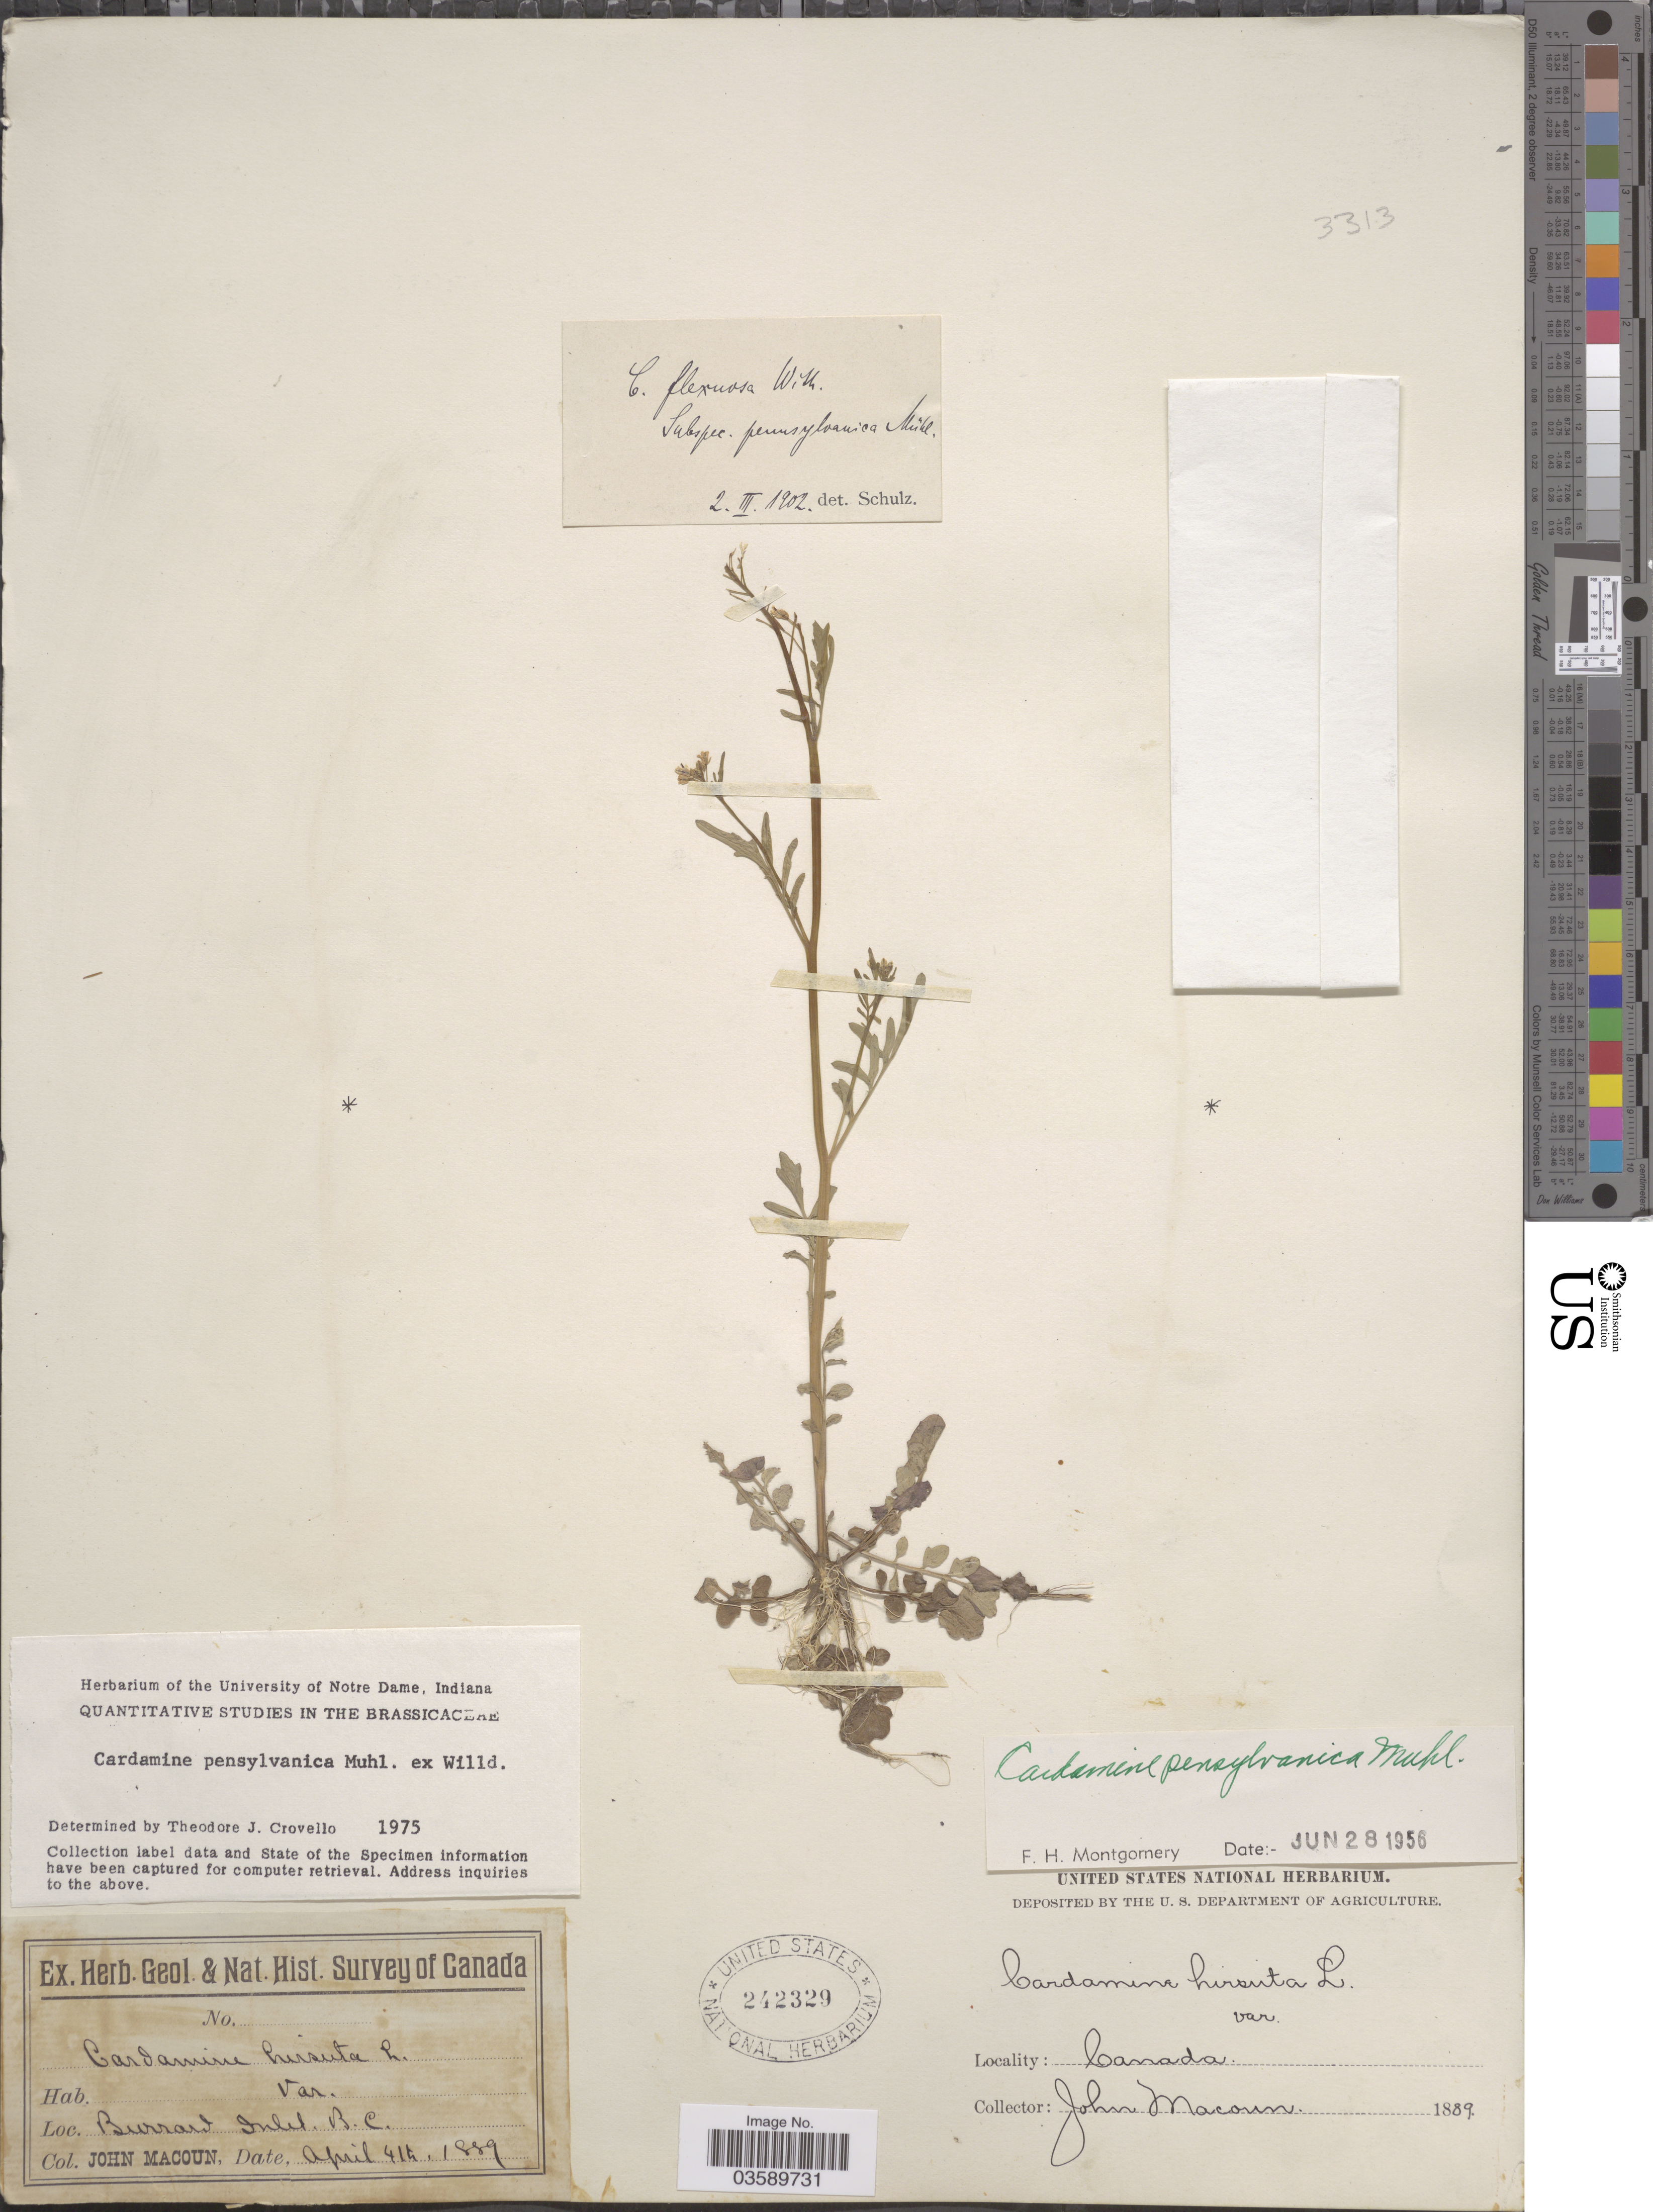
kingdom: Plantae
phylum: Tracheophyta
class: Magnoliopsida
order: Brassicales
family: Brassicaceae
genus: Cardamine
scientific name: Cardamine pensylvanica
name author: Muhl. ex Willd.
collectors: J. Macoun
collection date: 1889-04-04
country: Canada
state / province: British Columbia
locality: Burrard Inlet.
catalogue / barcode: US 242329